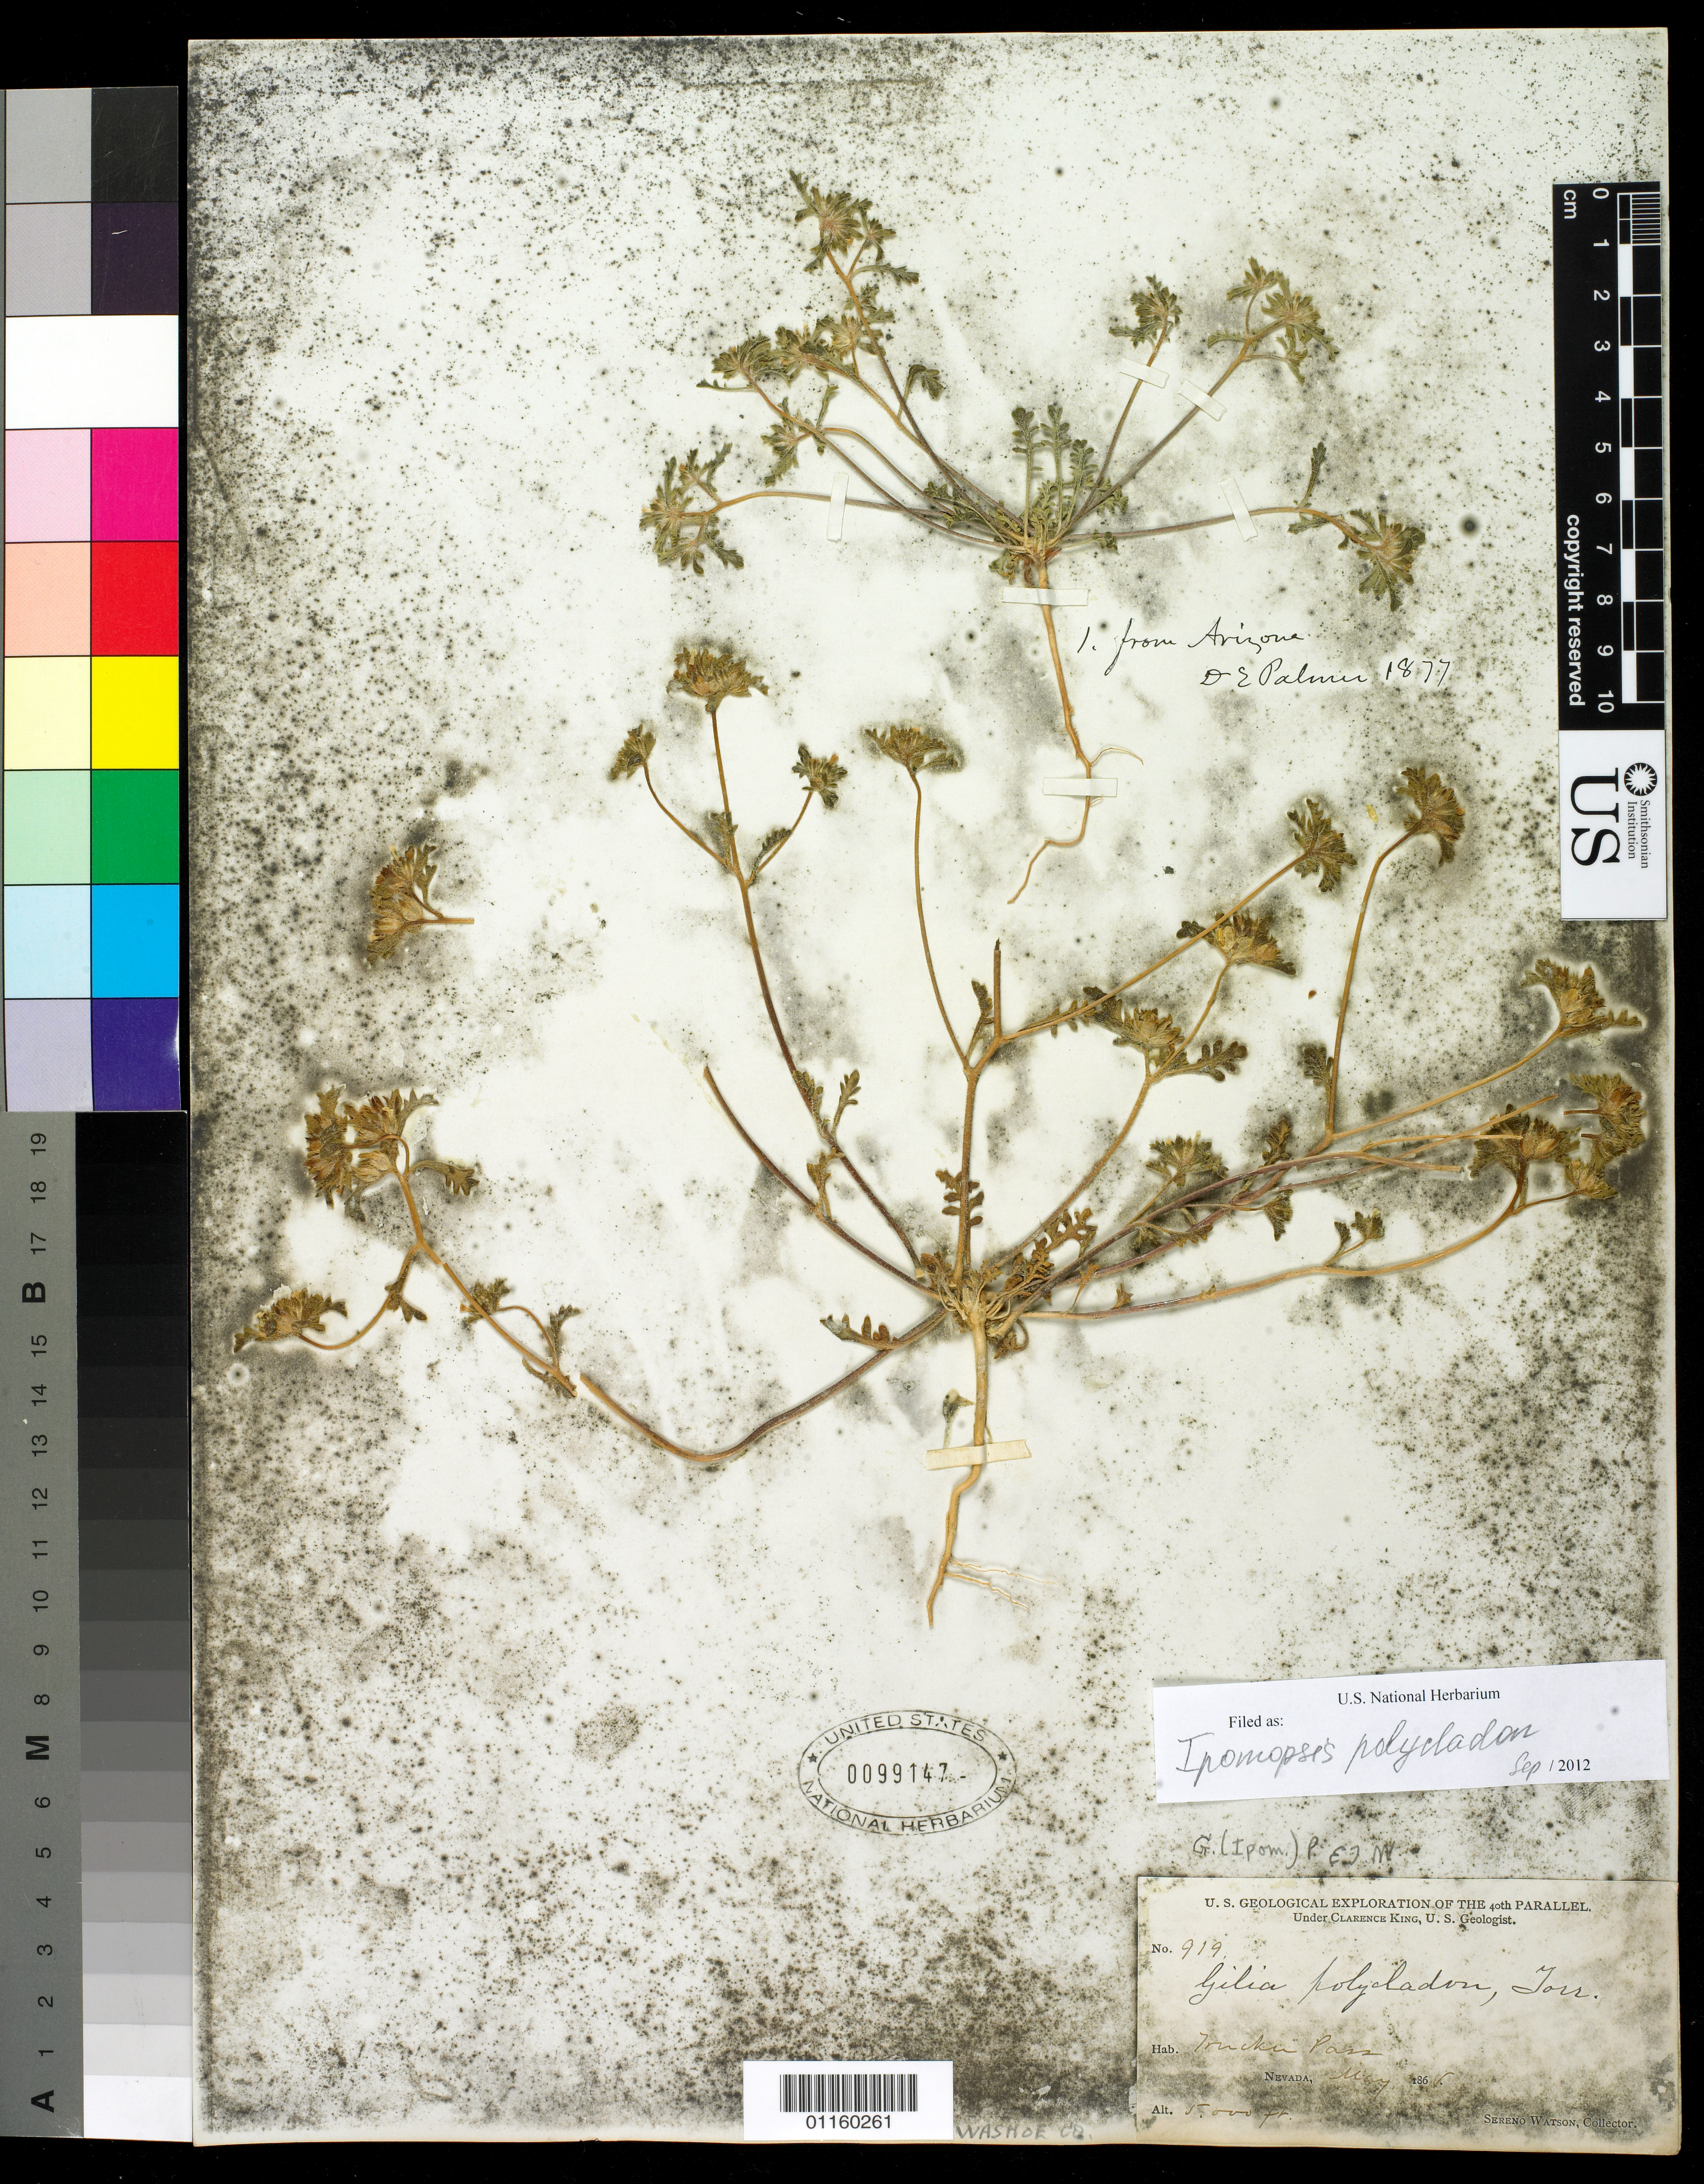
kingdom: Plantae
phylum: Tracheophyta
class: Magnoliopsida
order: Ericales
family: Polemoniaceae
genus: Ipomopsis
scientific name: Ipomopsis polycladon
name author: (Torr.) V.E. Grant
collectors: S. Watson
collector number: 919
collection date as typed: May 1868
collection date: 1868-05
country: United States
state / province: Nevada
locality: Truckee Pass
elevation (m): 1524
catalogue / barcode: US 99147